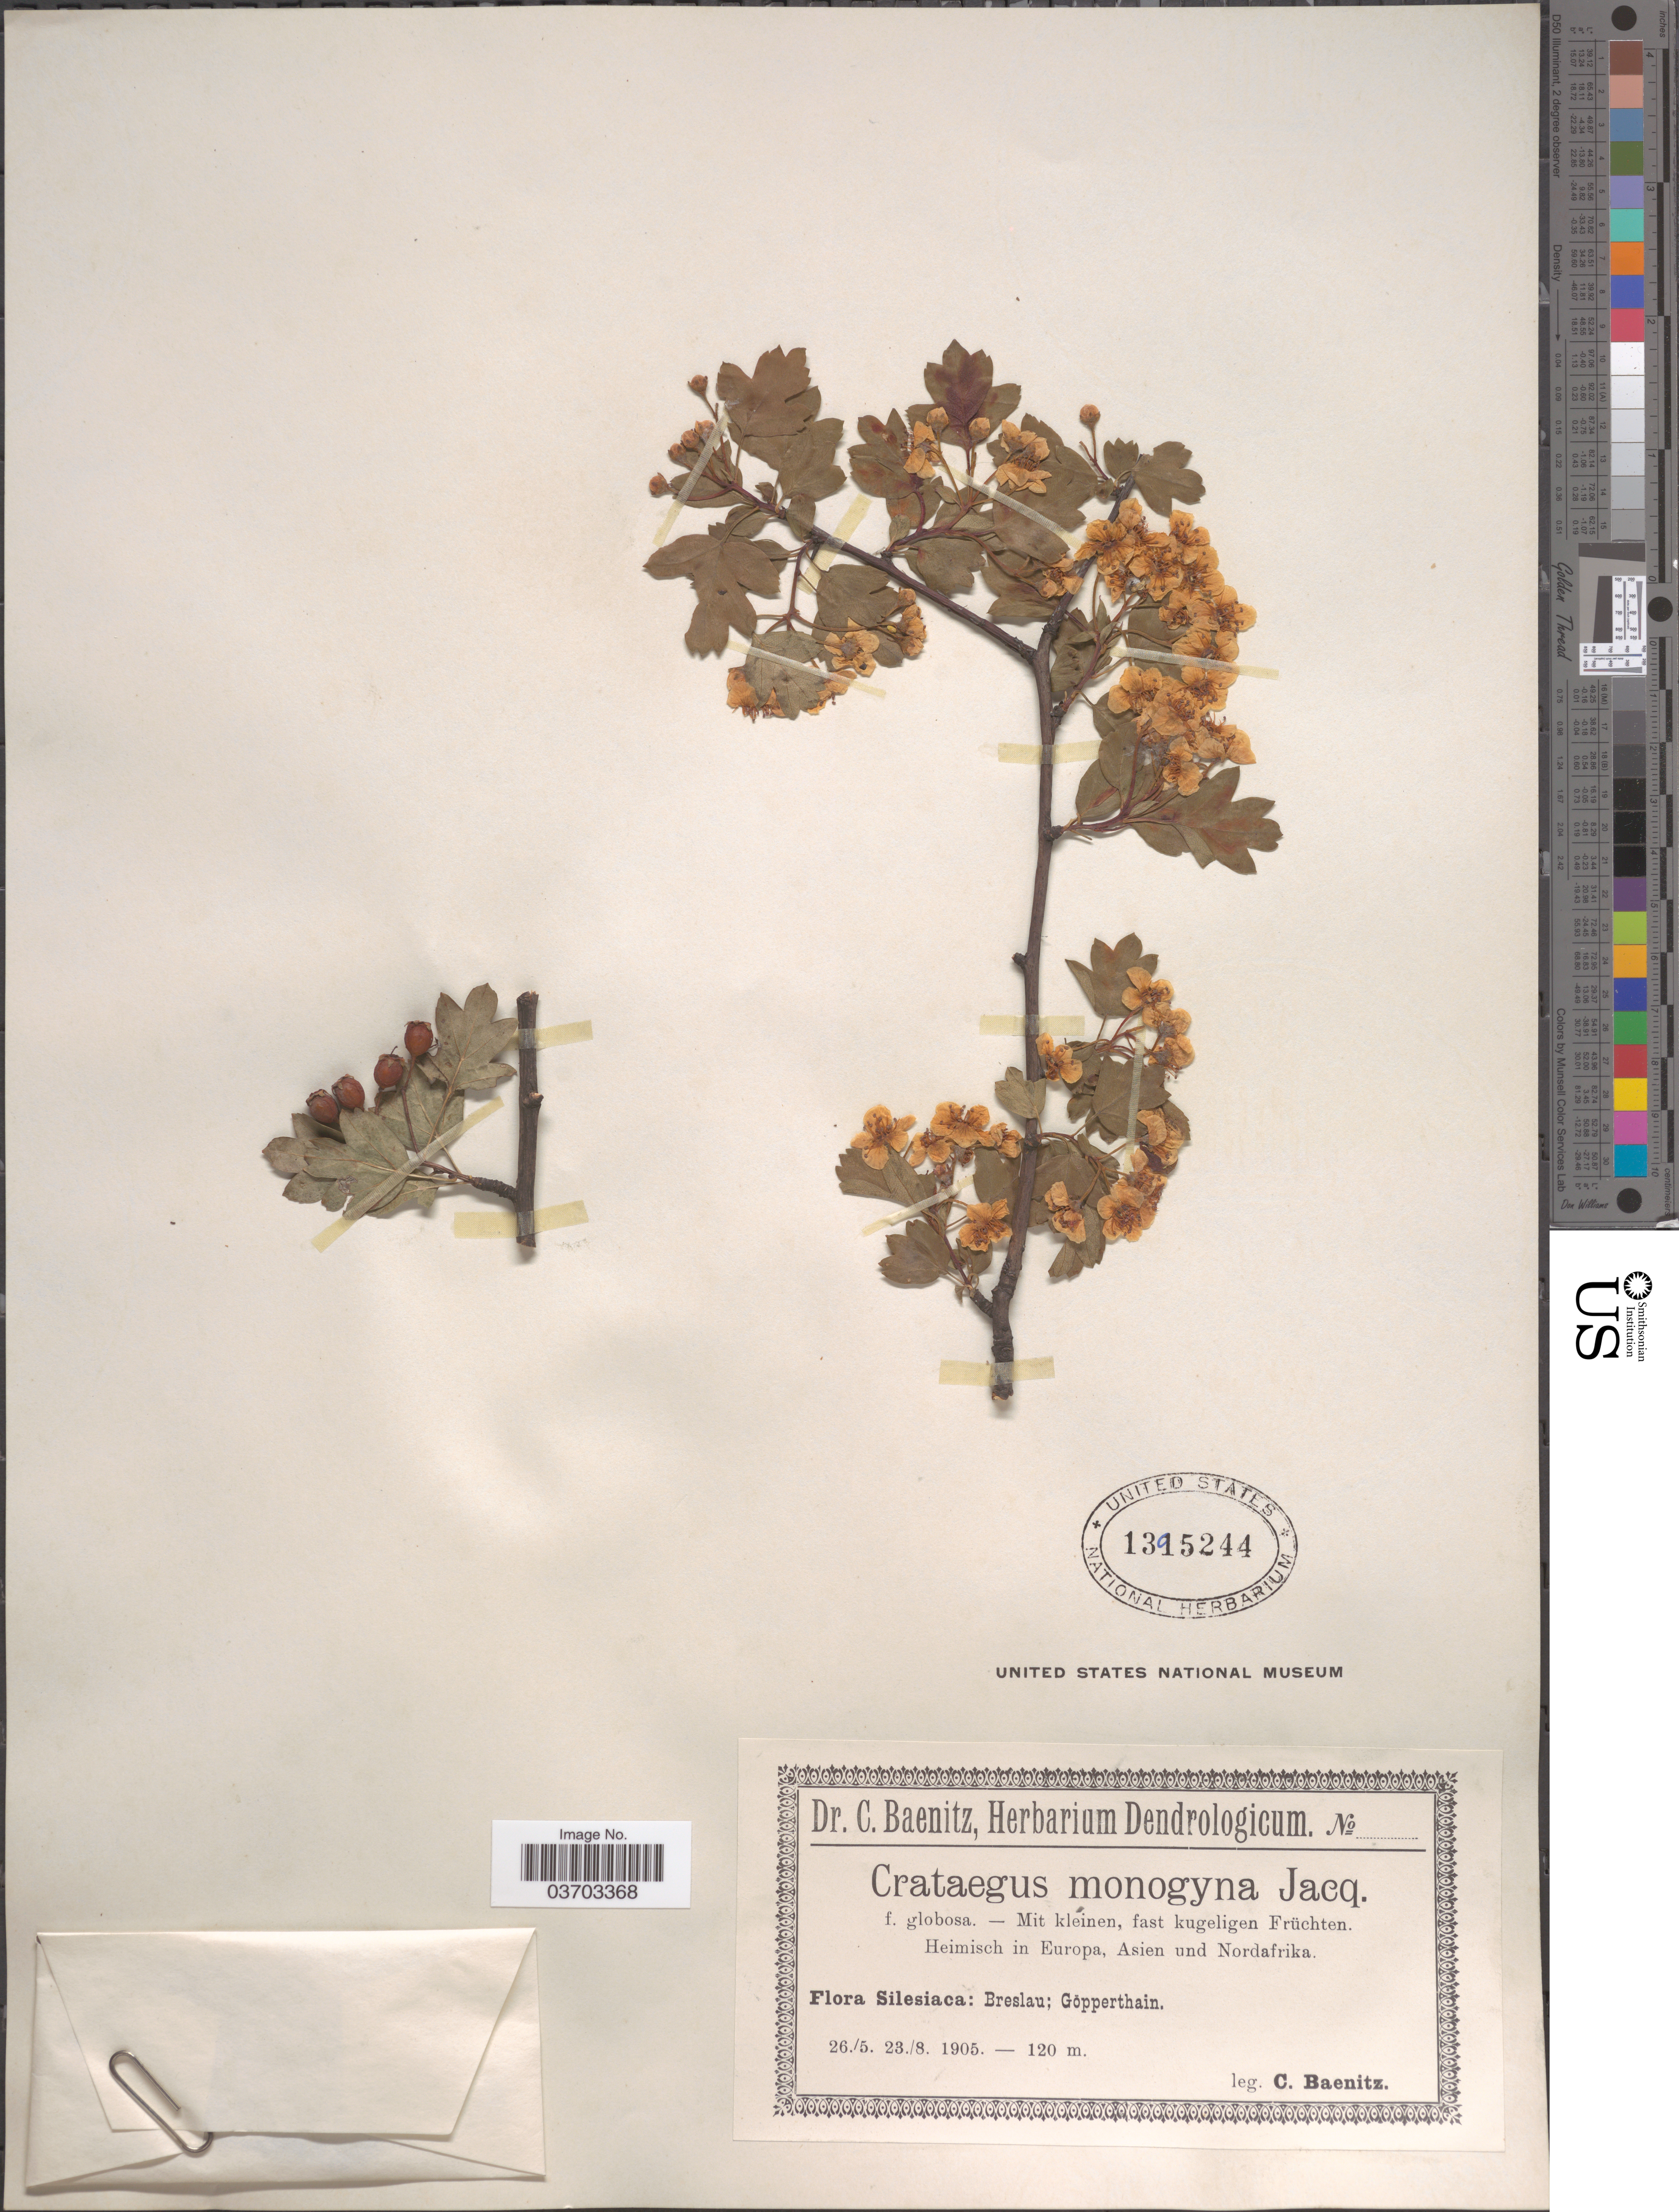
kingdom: Plantae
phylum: Tracheophyta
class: Magnoliopsida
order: Rosales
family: Rosaceae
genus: Crataegus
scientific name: Crataegus monogyna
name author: Lindin.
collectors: C. G. Baenitz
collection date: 1905-05-26/1905-08-23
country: Poland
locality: Silesiaca: Breslau; Göpperthain.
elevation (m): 120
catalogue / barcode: US 1395244